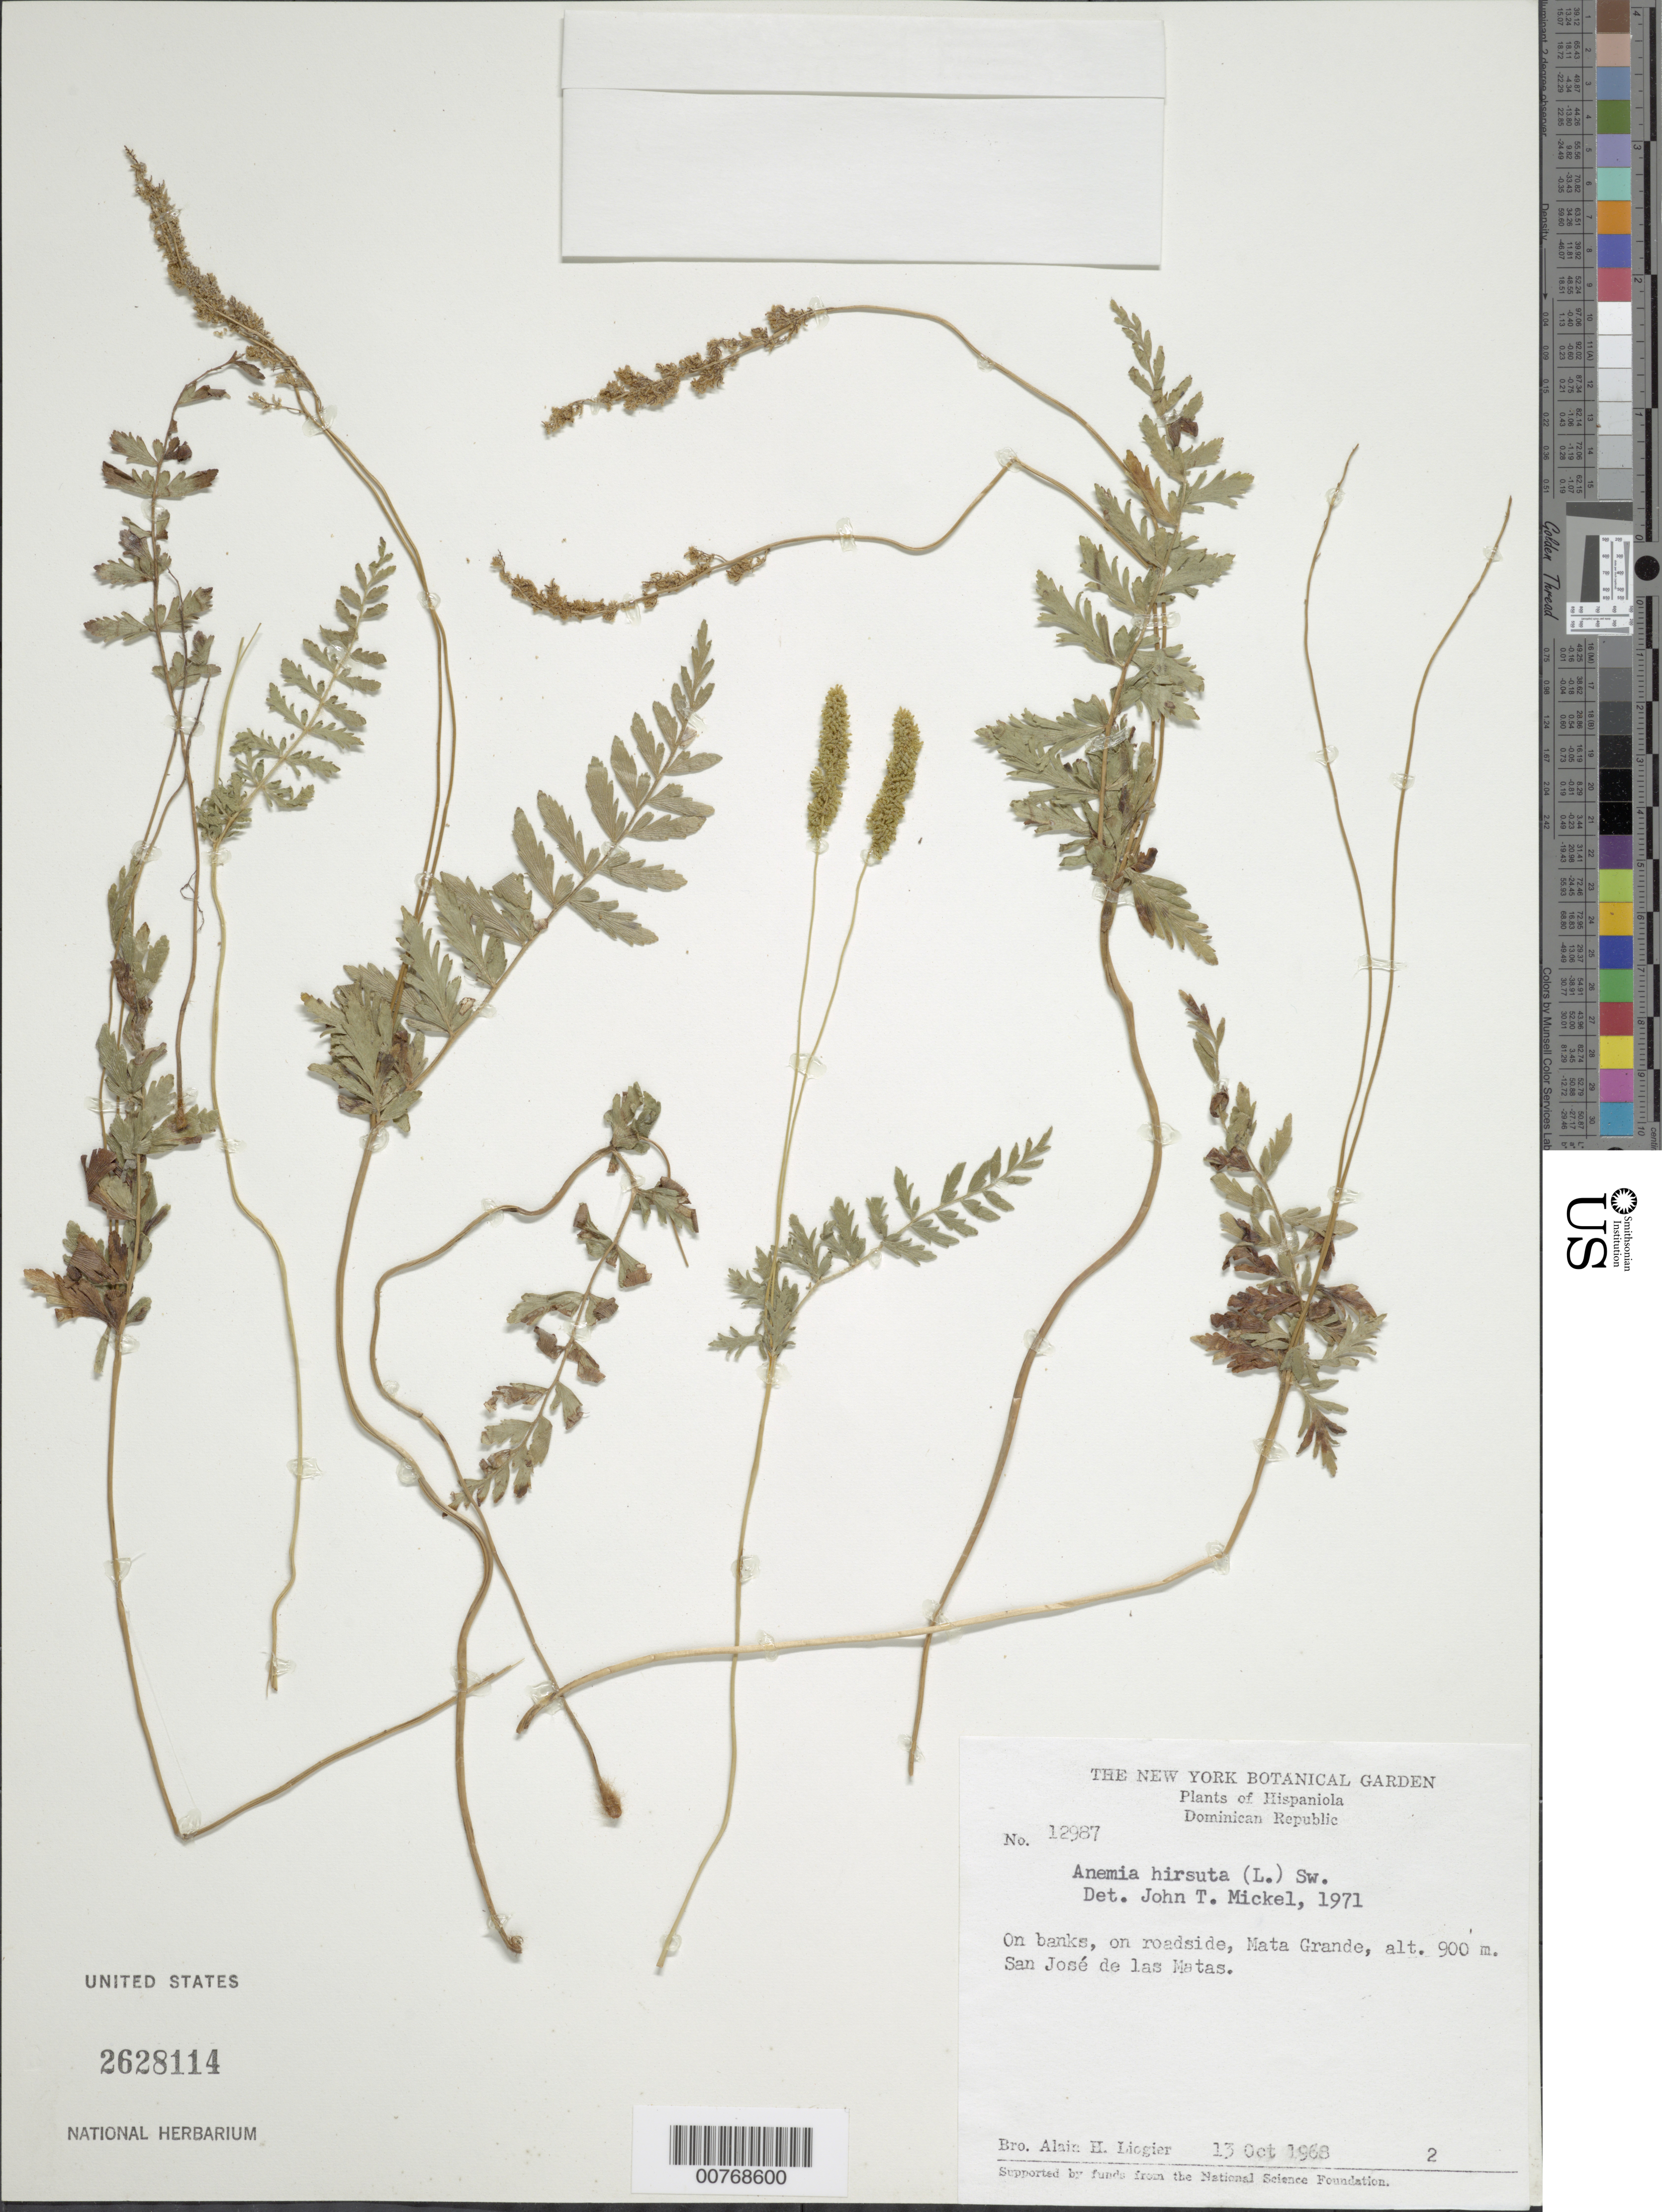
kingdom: Plantae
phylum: Tracheophyta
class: Polypodiopsida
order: Schizaeales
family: Anemiaceae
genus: Anemia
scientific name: Anemia hirsuta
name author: (L.) Sw.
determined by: Mickel, J. T., (NY), New York Botanical Garden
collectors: A. H. Liogier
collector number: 12987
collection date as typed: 13 Oct 1968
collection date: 1968-10-13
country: Dominican Republic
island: Hispaniola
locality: Mata Grande. San José de las Matas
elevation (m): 900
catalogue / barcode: US 2628114